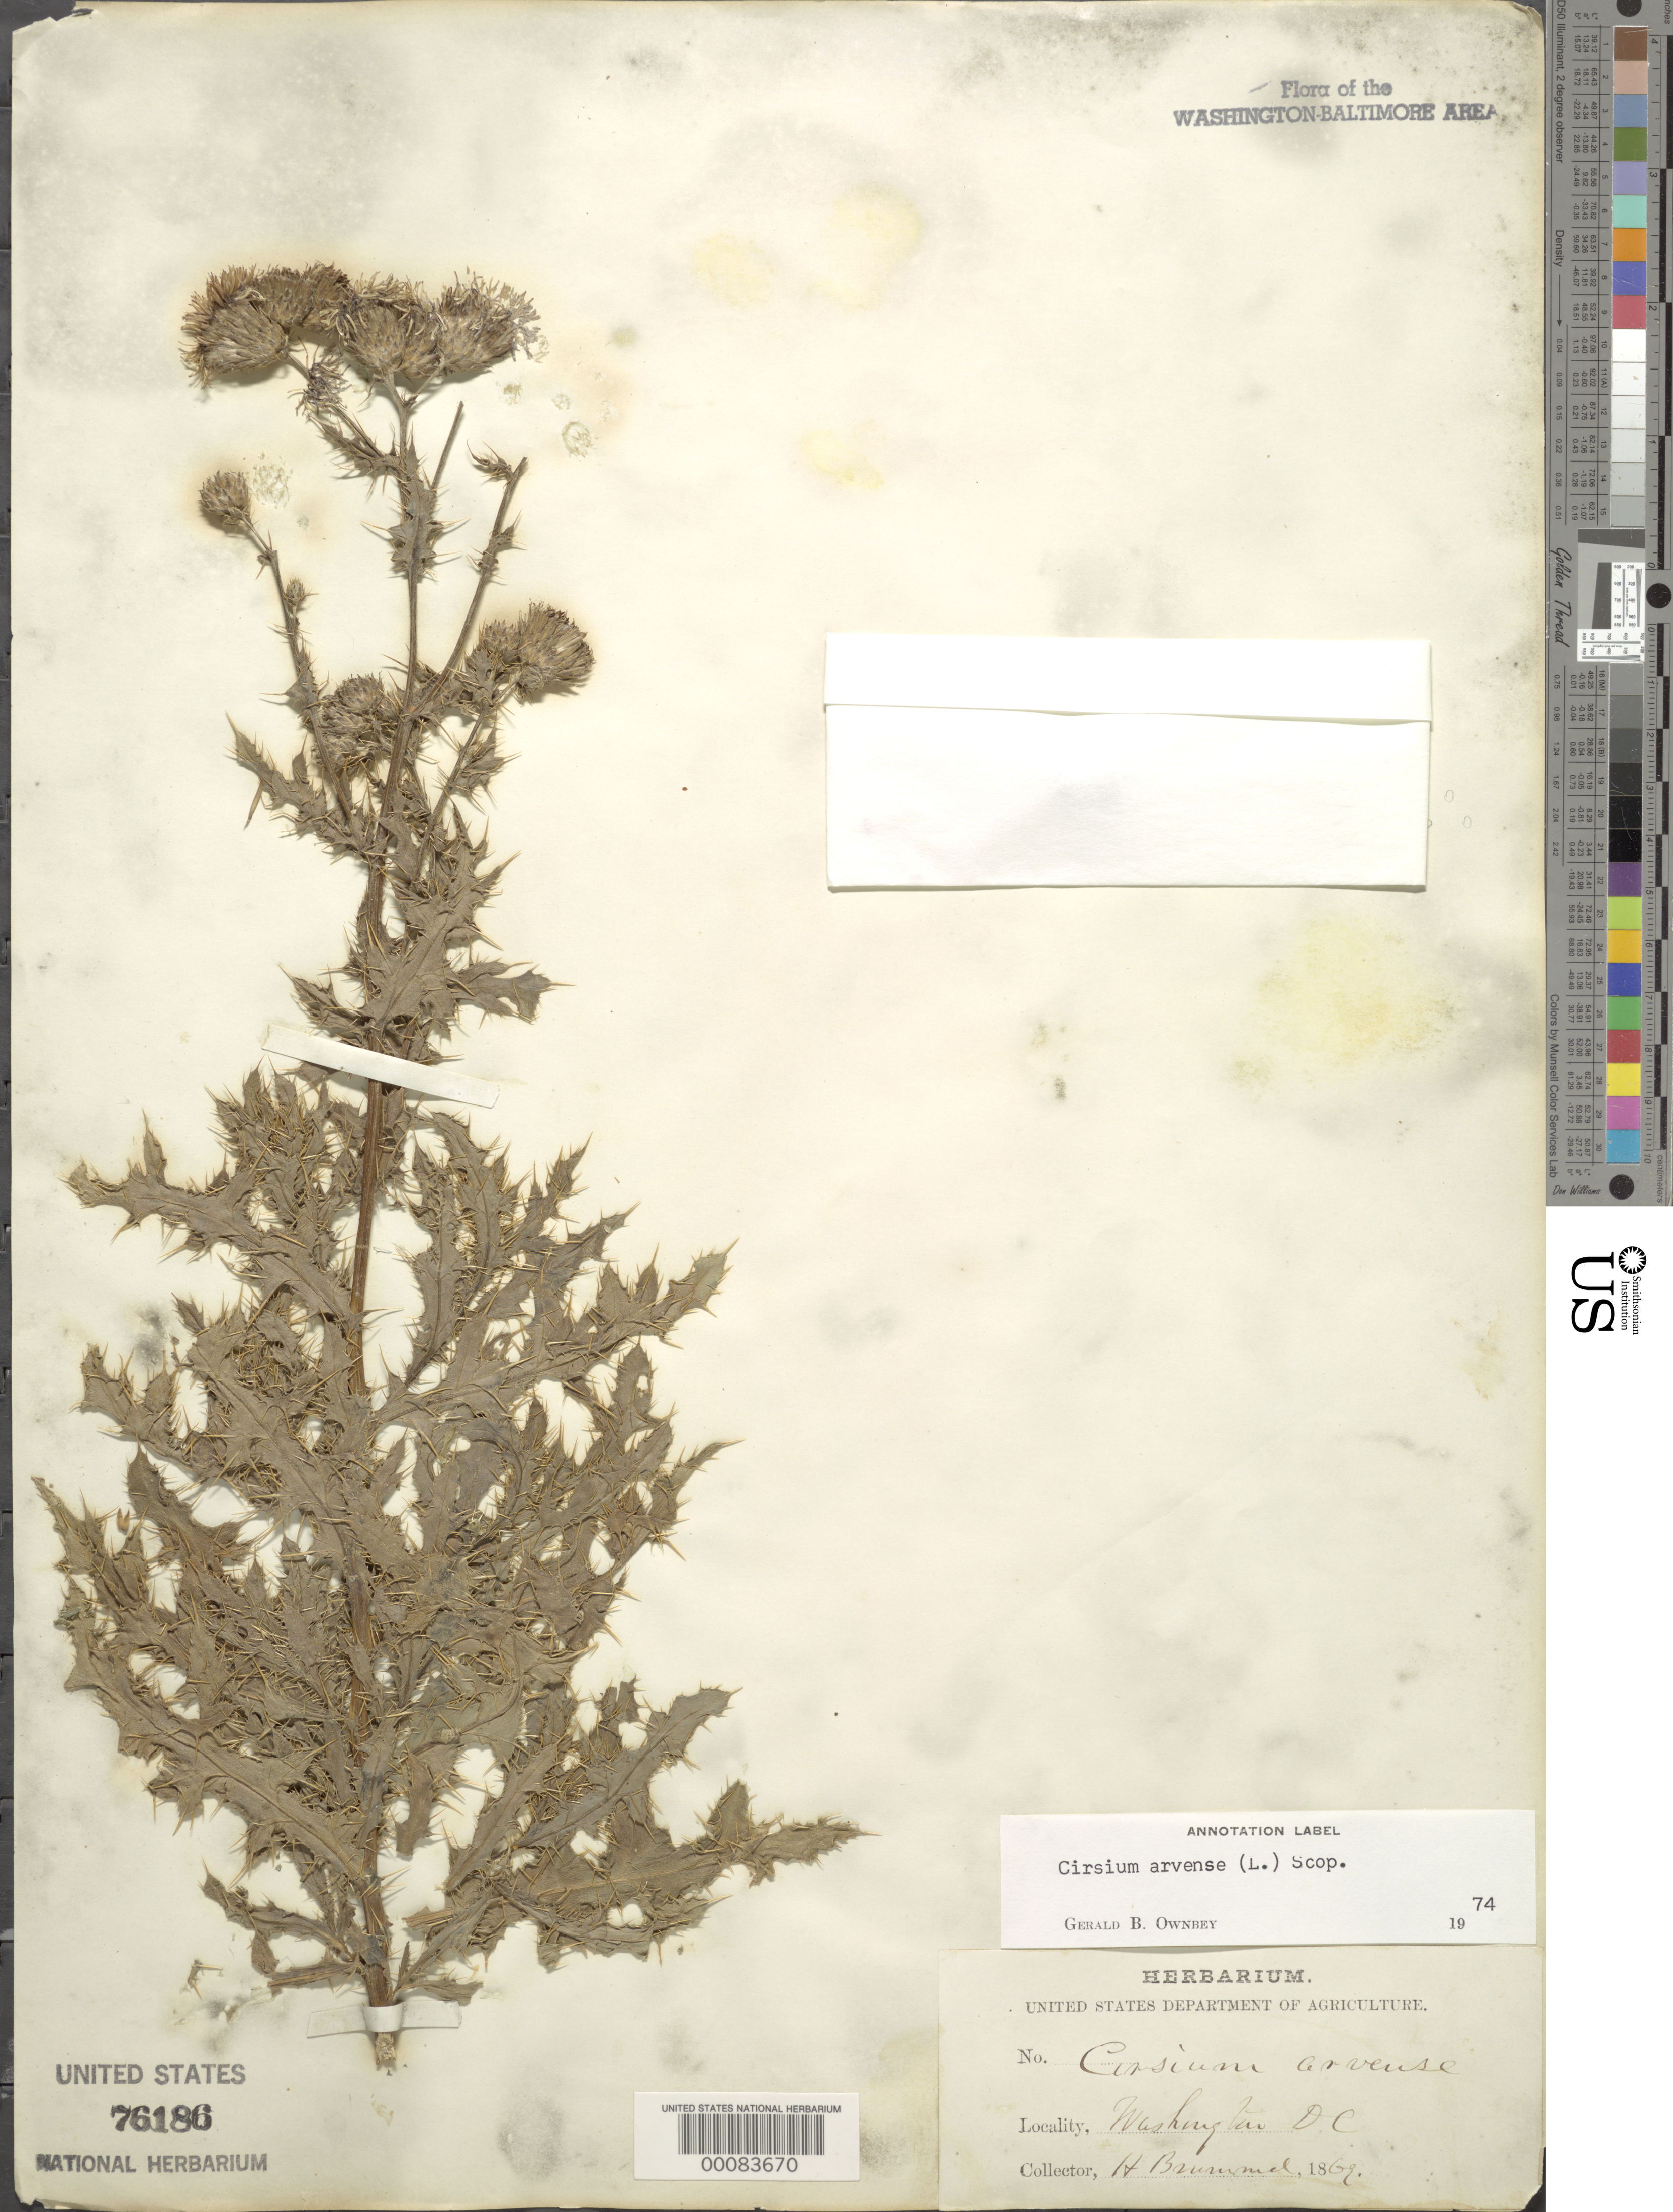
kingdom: Plantae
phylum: Tracheophyta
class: Magnoliopsida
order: Asterales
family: Asteraceae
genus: Cirsium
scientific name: Cirsium arvense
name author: (L.) Scop.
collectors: H. Brummel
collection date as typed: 1869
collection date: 1869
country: United States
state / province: District of Columbia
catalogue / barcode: US 76186